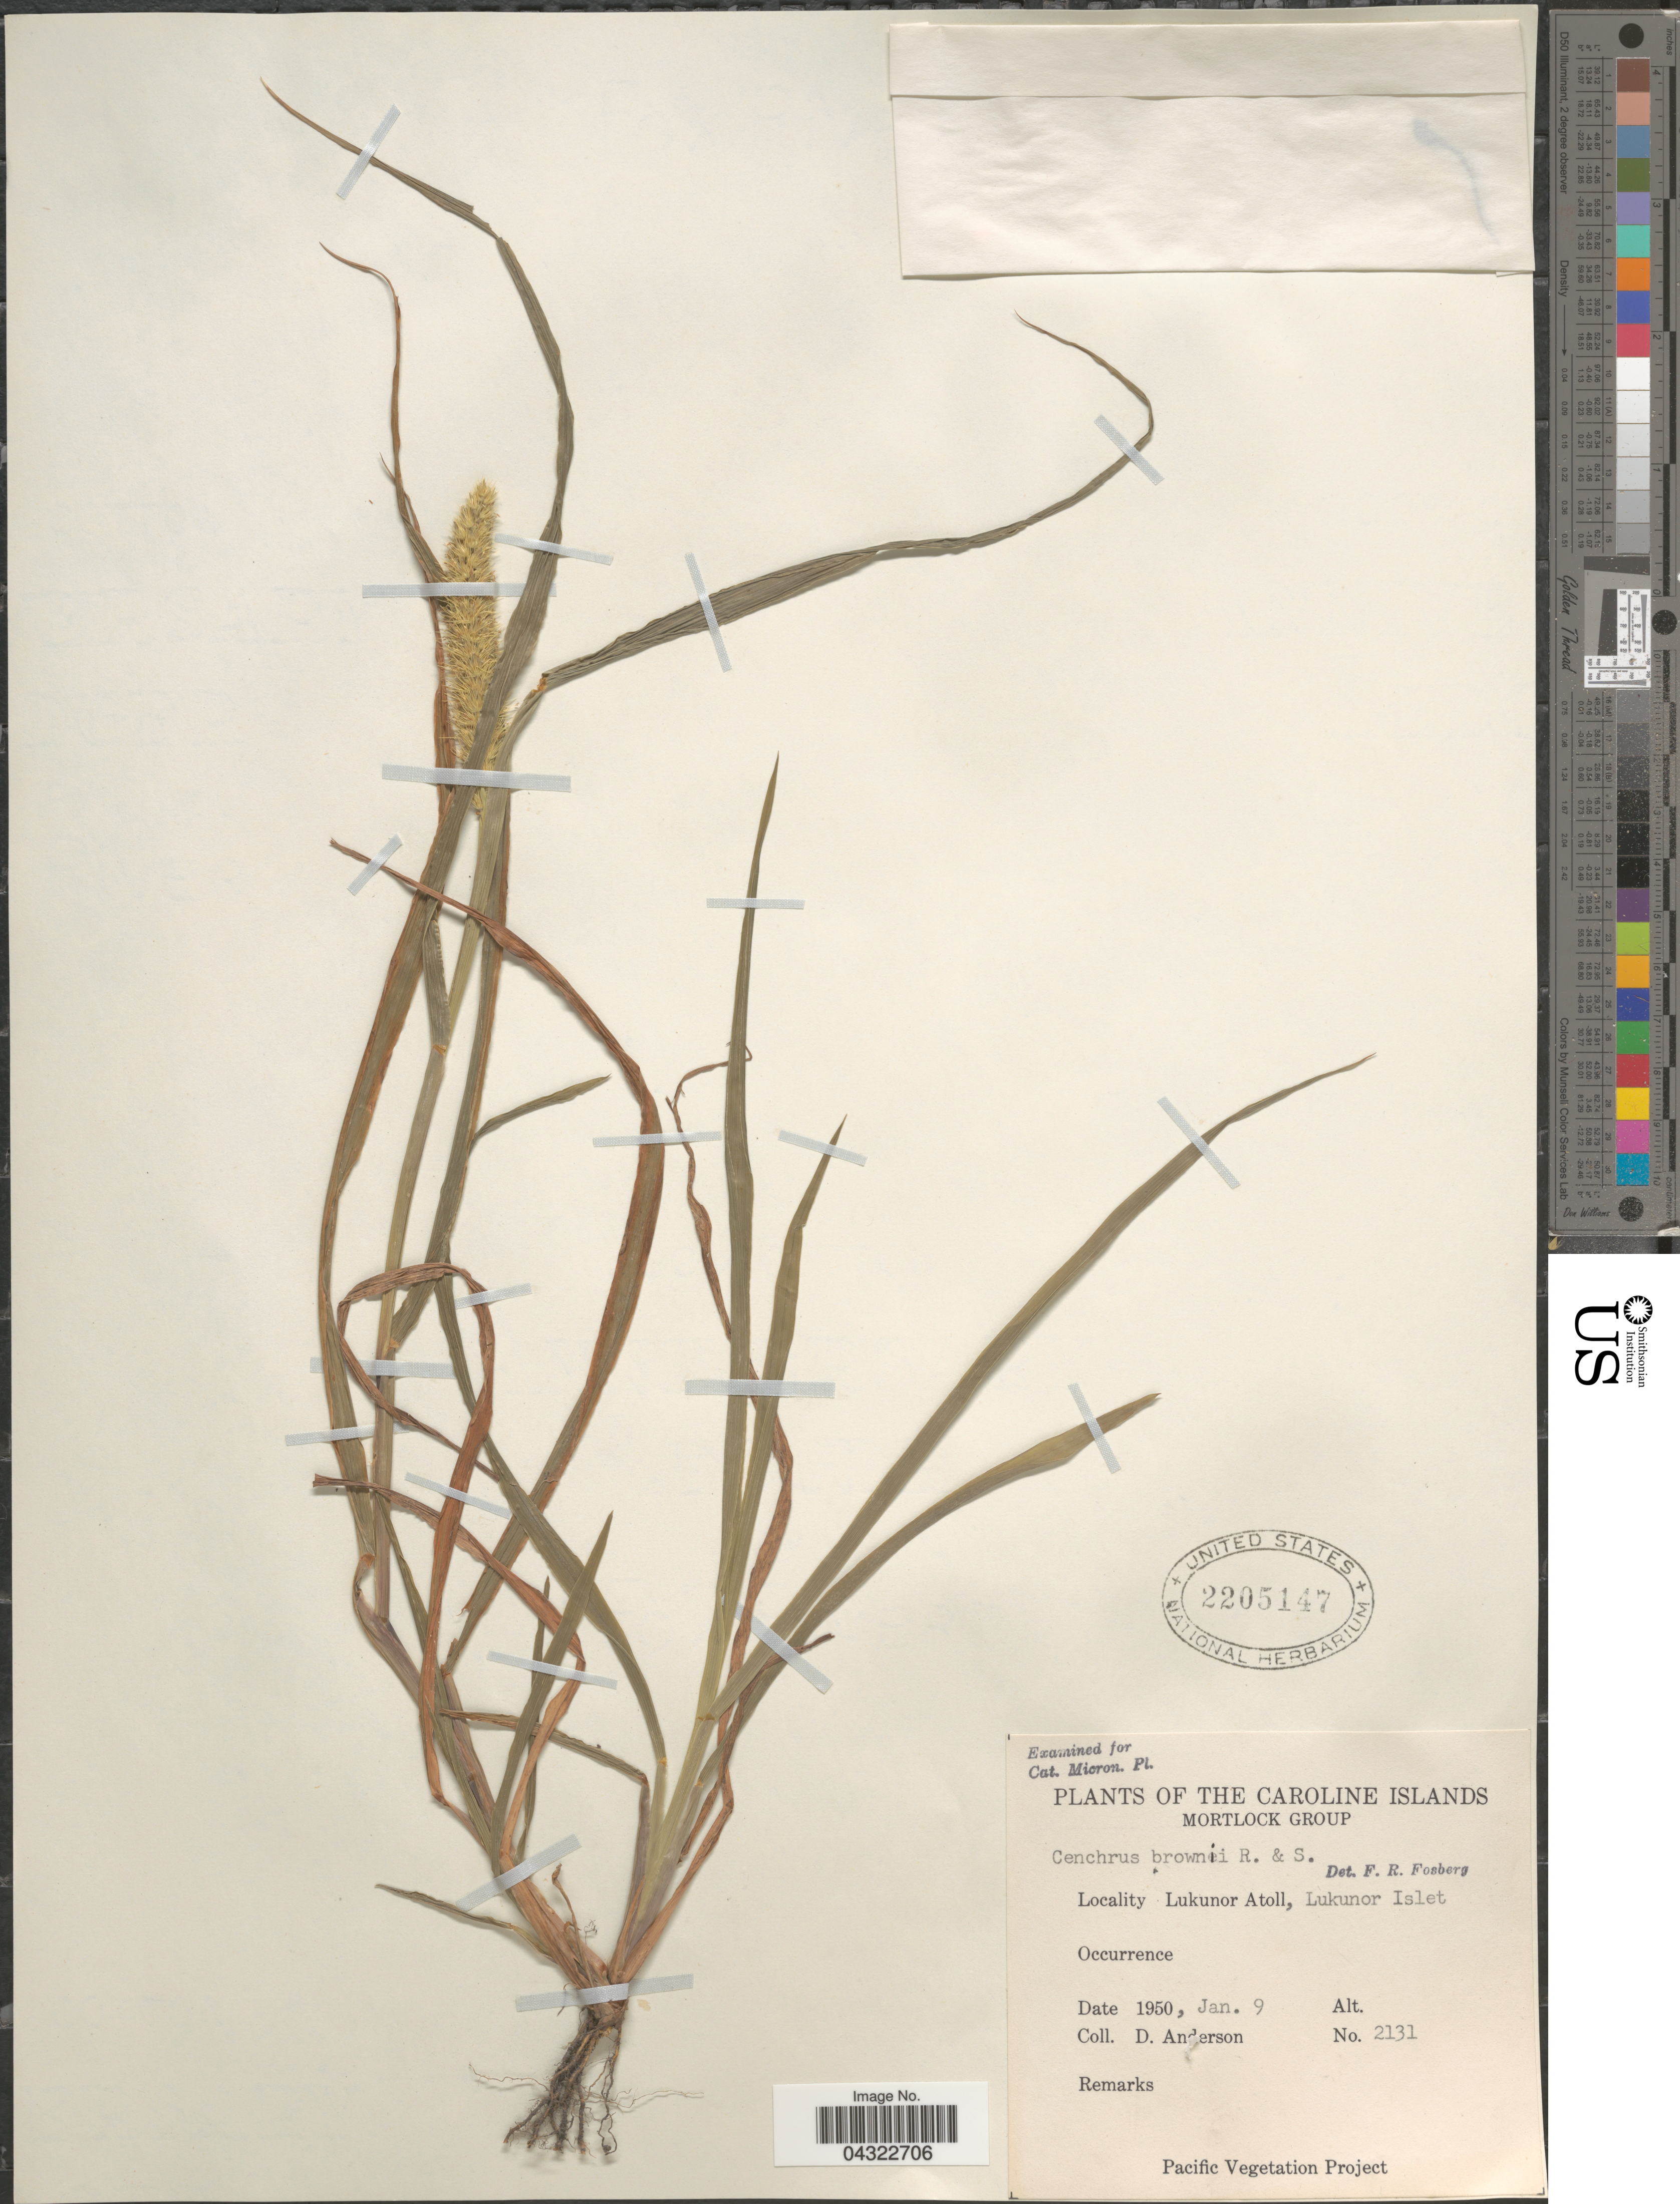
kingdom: Plantae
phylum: Tracheophyta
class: Liliopsida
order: Poales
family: Poaceae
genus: Cenchrus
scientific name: Cenchrus brownii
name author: Roem. & Schult.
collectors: D. Anderson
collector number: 2131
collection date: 1950-01-09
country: Micronesia, Federated States of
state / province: Truk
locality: The Caroline Islands. Mortlock Group. Lukunor Atoll, Lukunor Islet.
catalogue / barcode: US 2205147